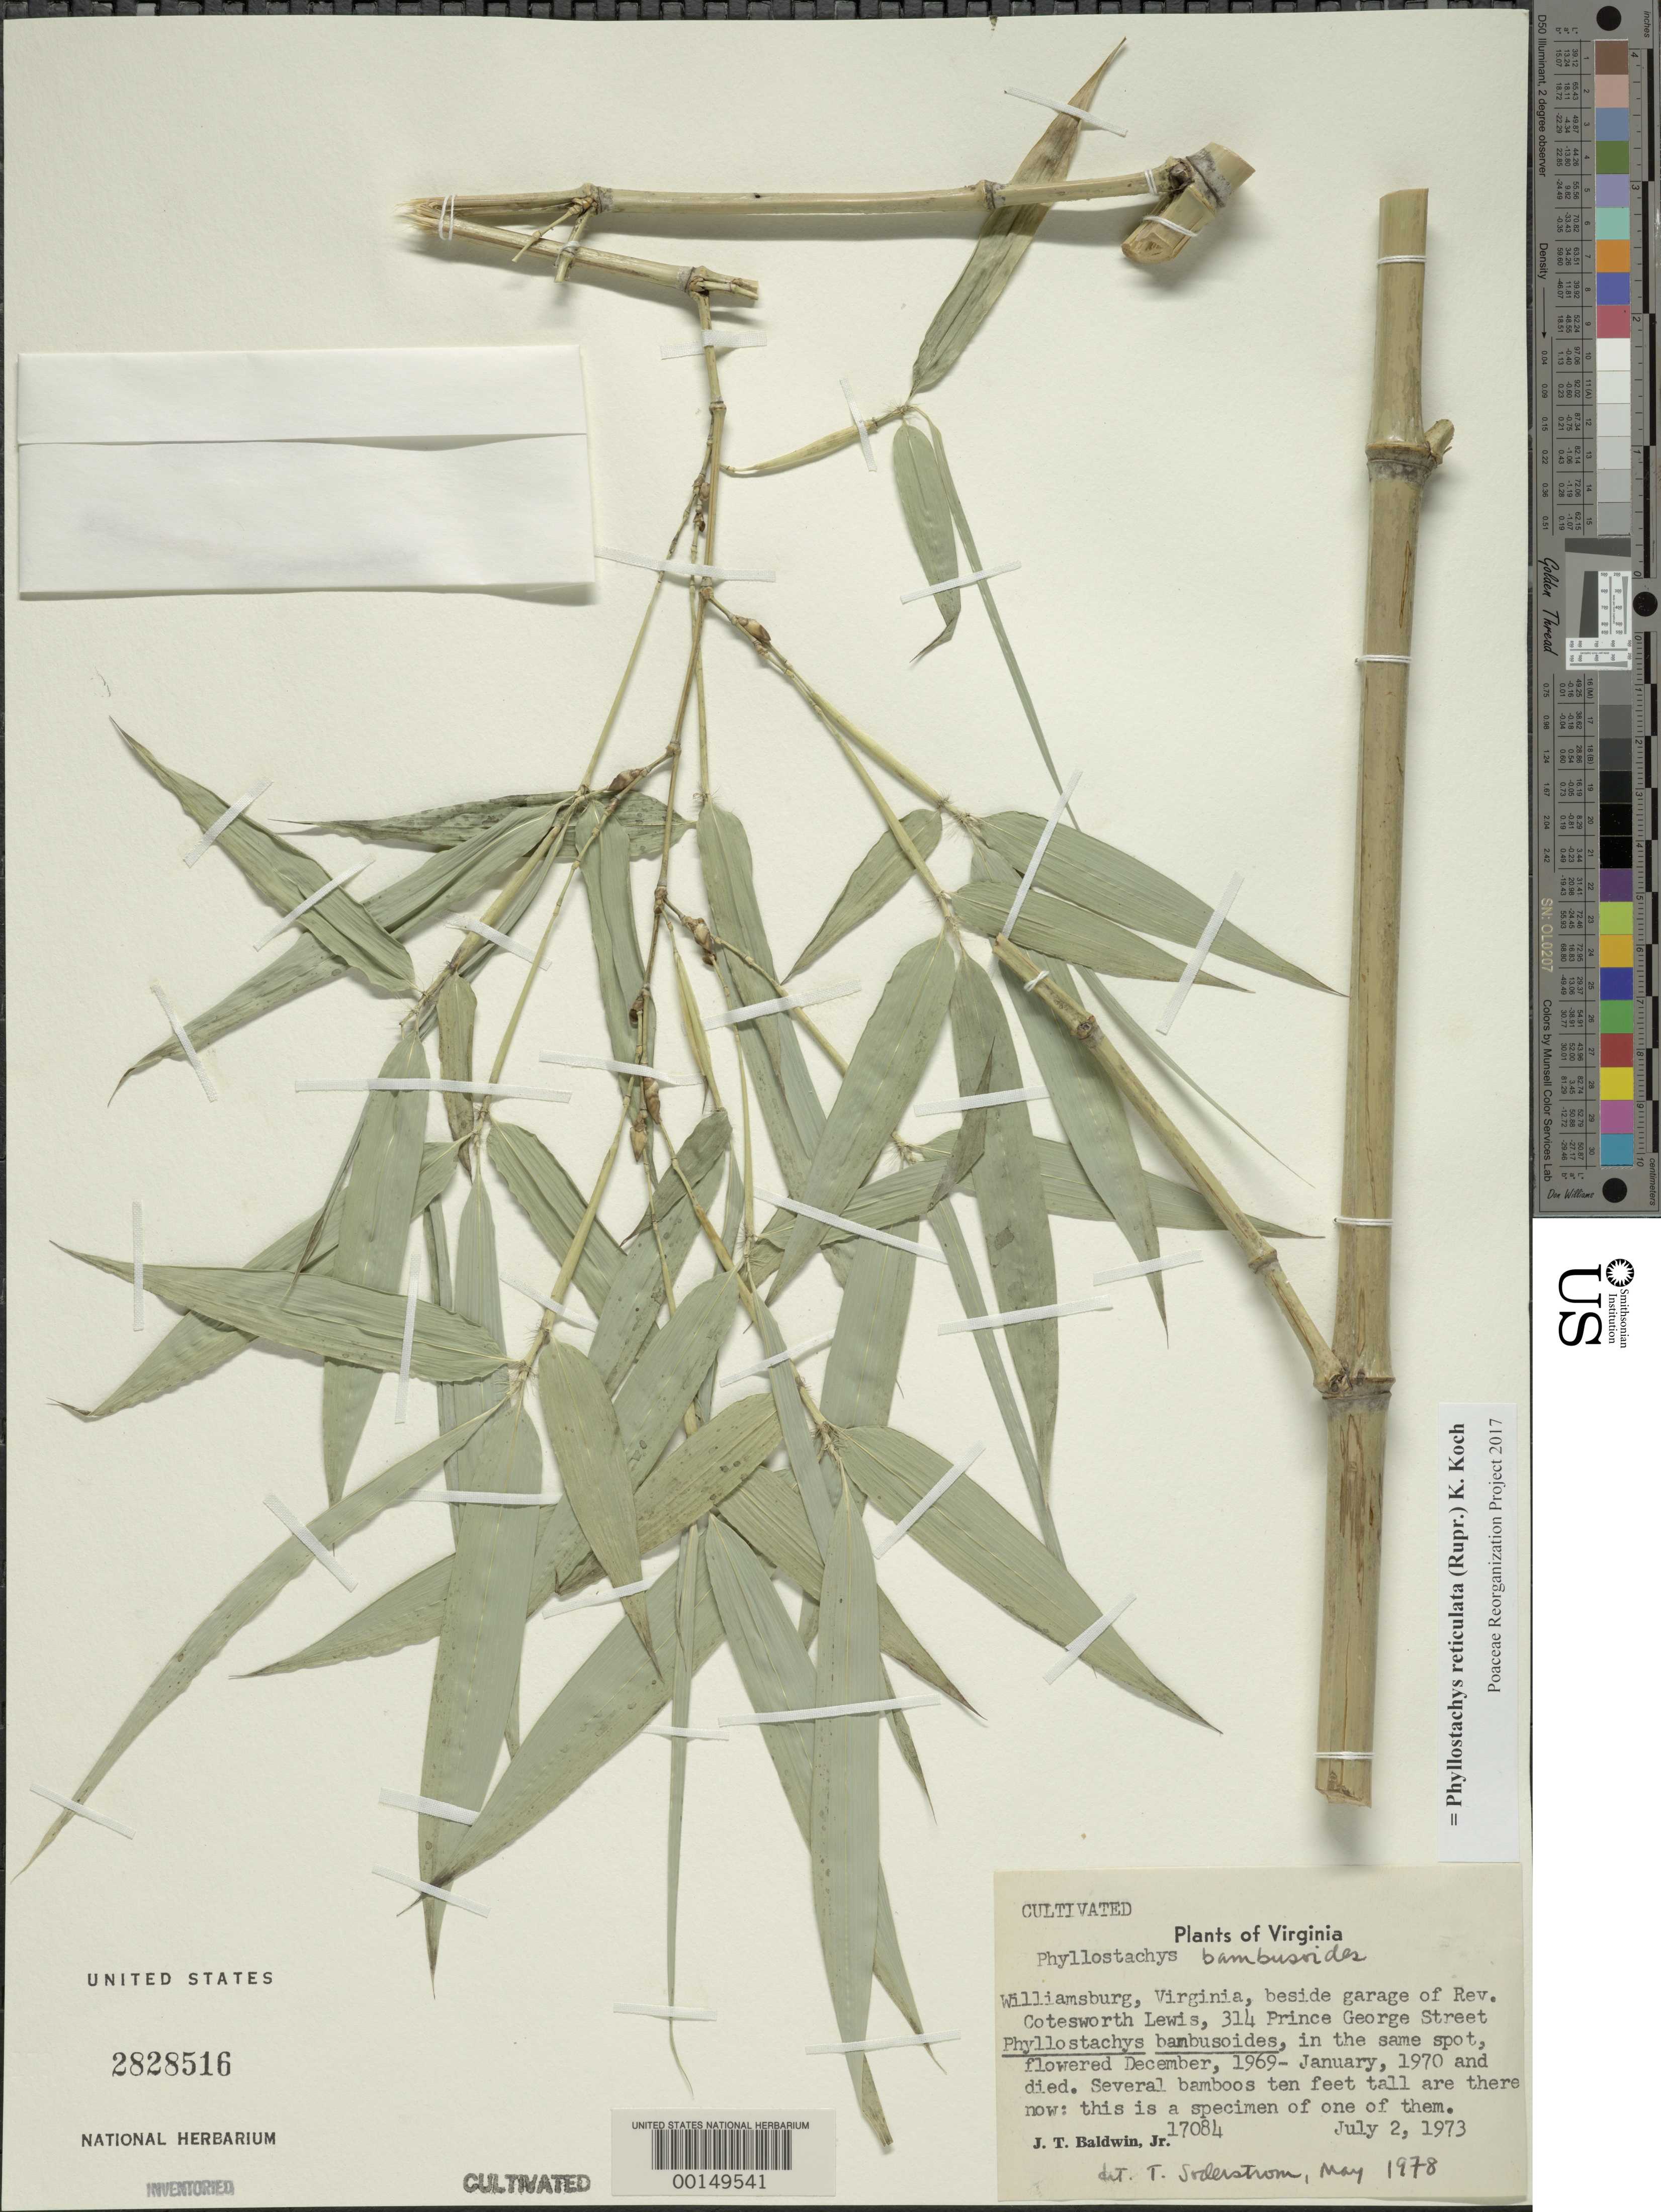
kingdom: Plantae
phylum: Tracheophyta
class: Liliopsida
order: Poales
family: Poaceae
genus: Phyllostachys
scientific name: Phyllostachys reticulata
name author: (Rupr.) K. Koch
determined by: Poaceae Reorganization Project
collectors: J. T. Baldwin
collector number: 17084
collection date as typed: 02 Jul 1973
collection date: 1973-07-02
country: United States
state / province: Virginia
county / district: City of Williamsburg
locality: Williamsburg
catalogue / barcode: US 2828516